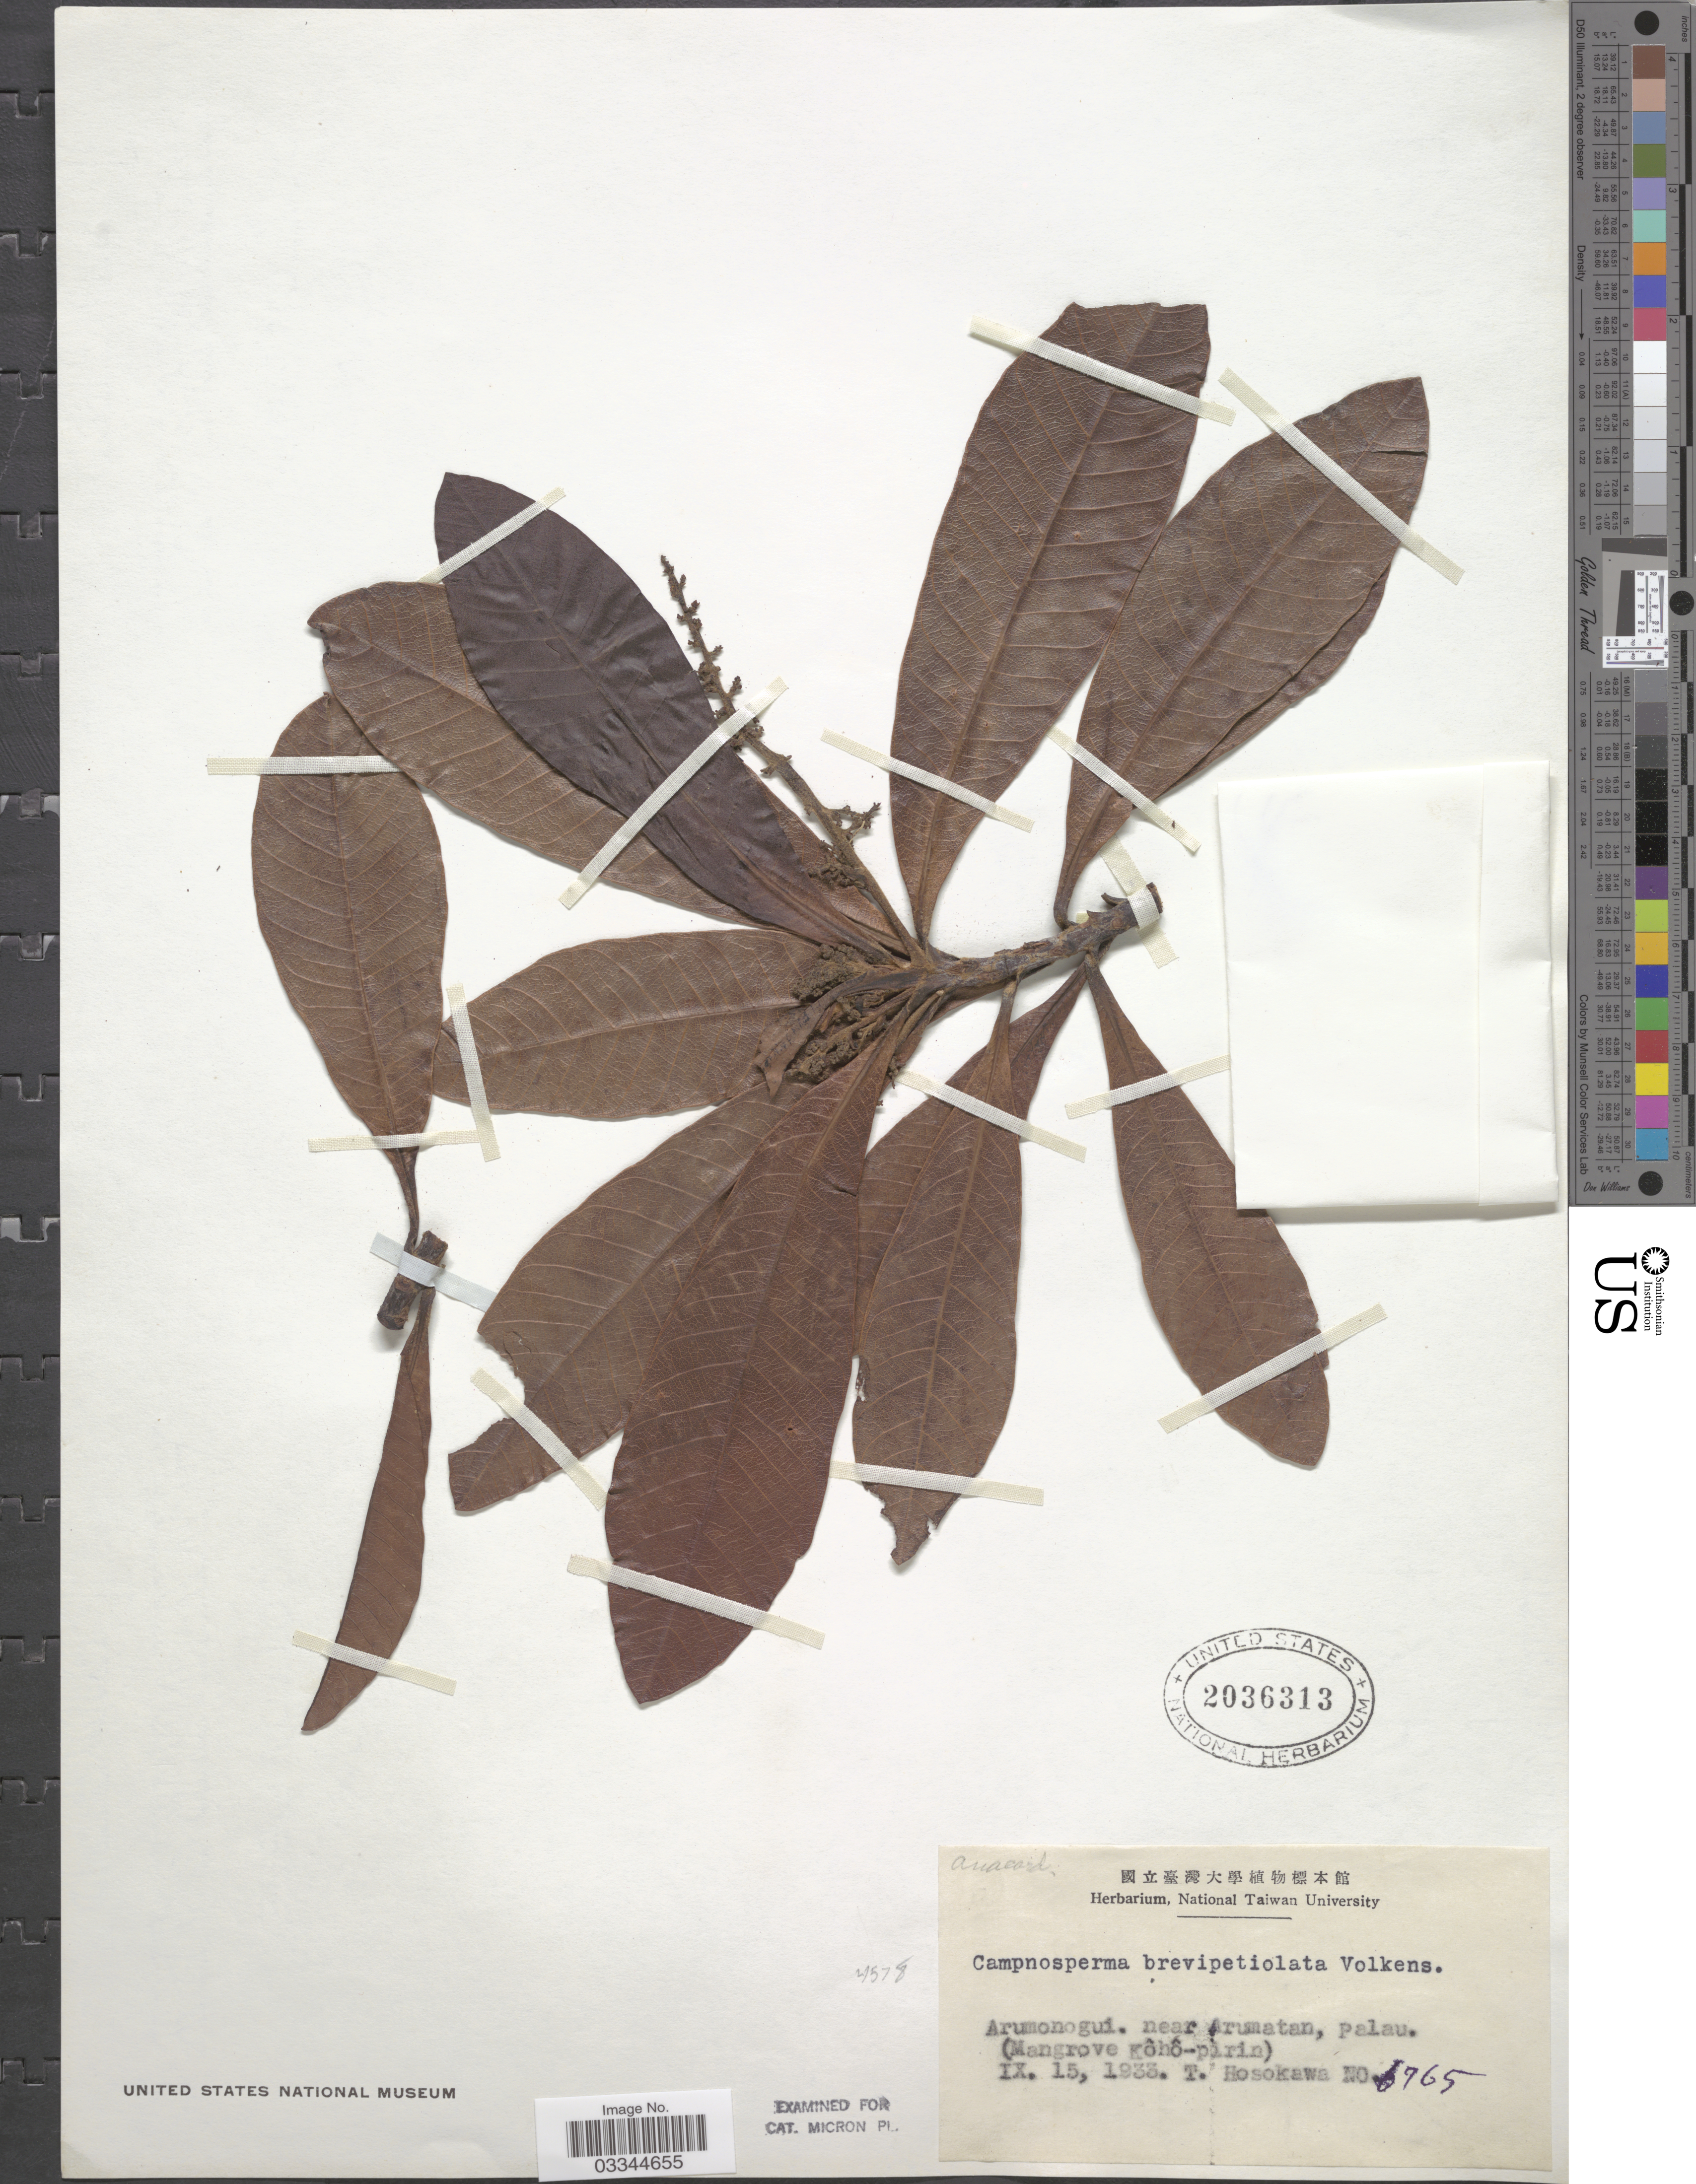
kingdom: Plantae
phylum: Tracheophyta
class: Magnoliopsida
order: Sapindales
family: Anacardiaceae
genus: Campnosperma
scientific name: Campnosperma brevipetiolatum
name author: Volk.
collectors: T. Hosokawa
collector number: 6765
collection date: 1933-09-15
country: Palau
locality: Arumonogui, near Arumatan, palau. (Mangrove Kôhô-pirin).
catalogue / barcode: US 2036313